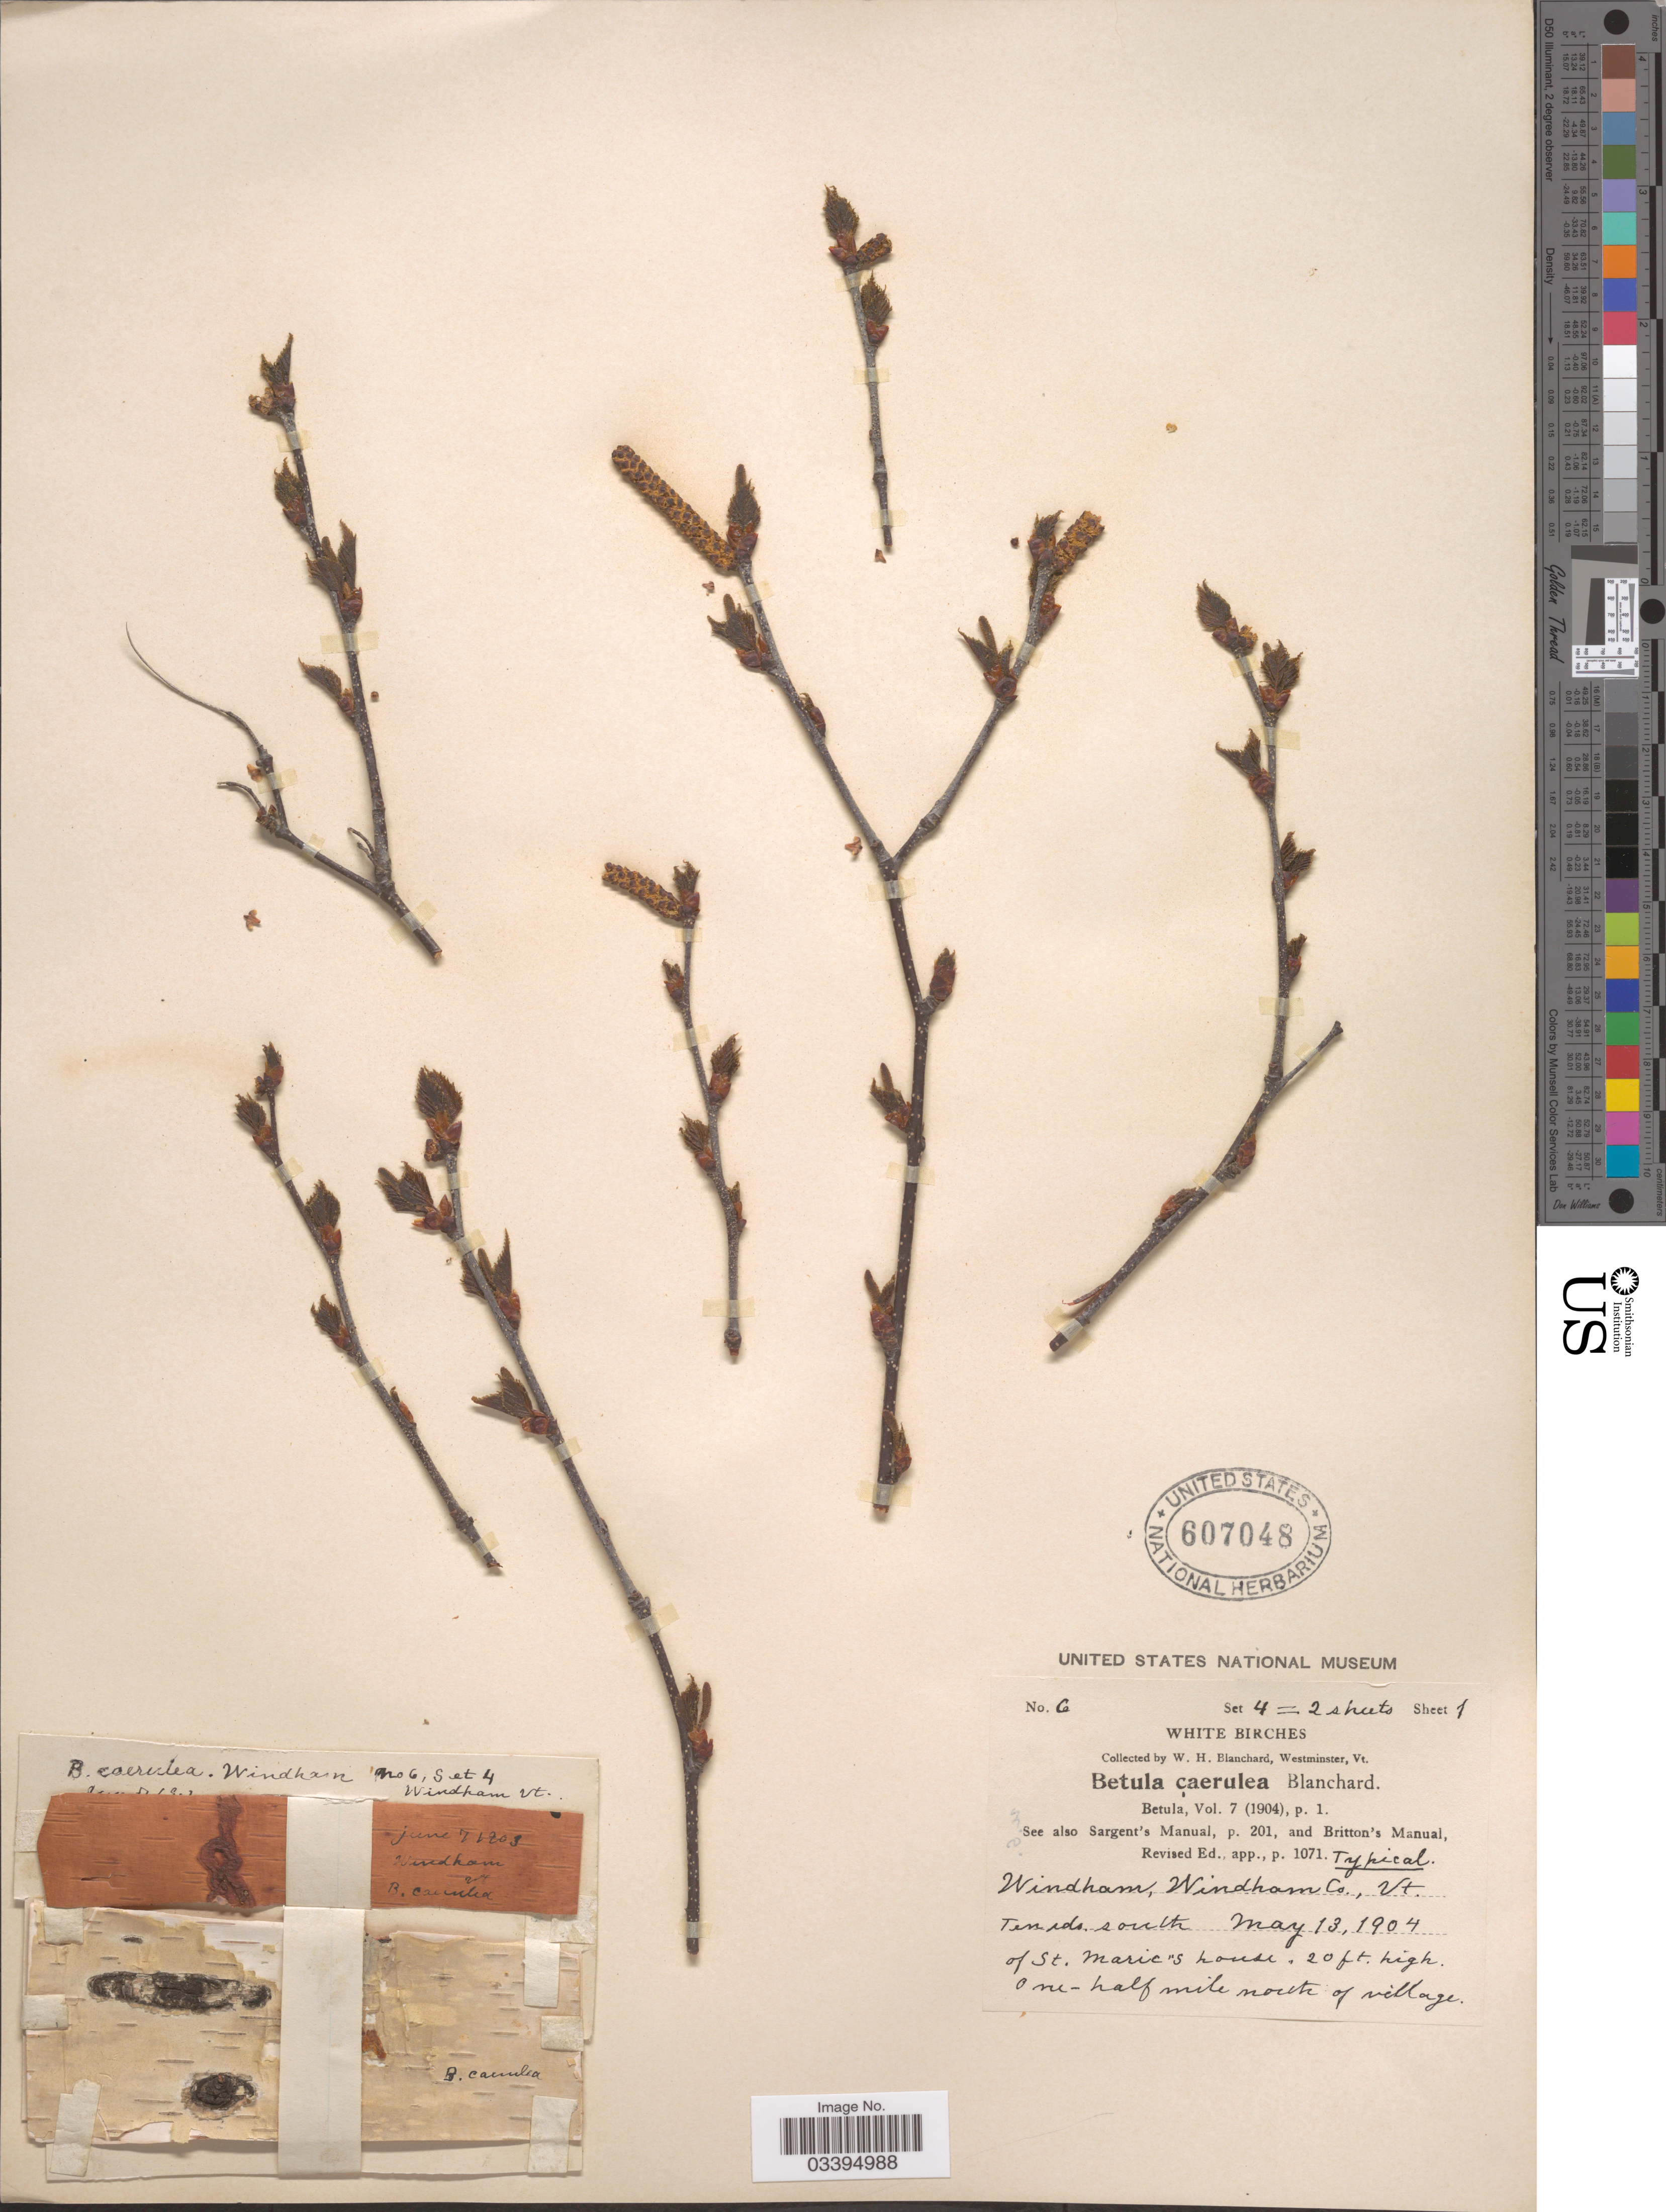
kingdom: Plantae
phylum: Tracheophyta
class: Magnoliopsida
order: Fagales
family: Betulaceae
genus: Betula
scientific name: Betula caerulea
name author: Blanch.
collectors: W. H. Blanchard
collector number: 6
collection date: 1903-06-07/1904-05-13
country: United States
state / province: Vermont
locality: Windham, Windham Co., Vt. Ten rds. south of St. Marie's house. One-half mile north of village.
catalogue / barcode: US 607048